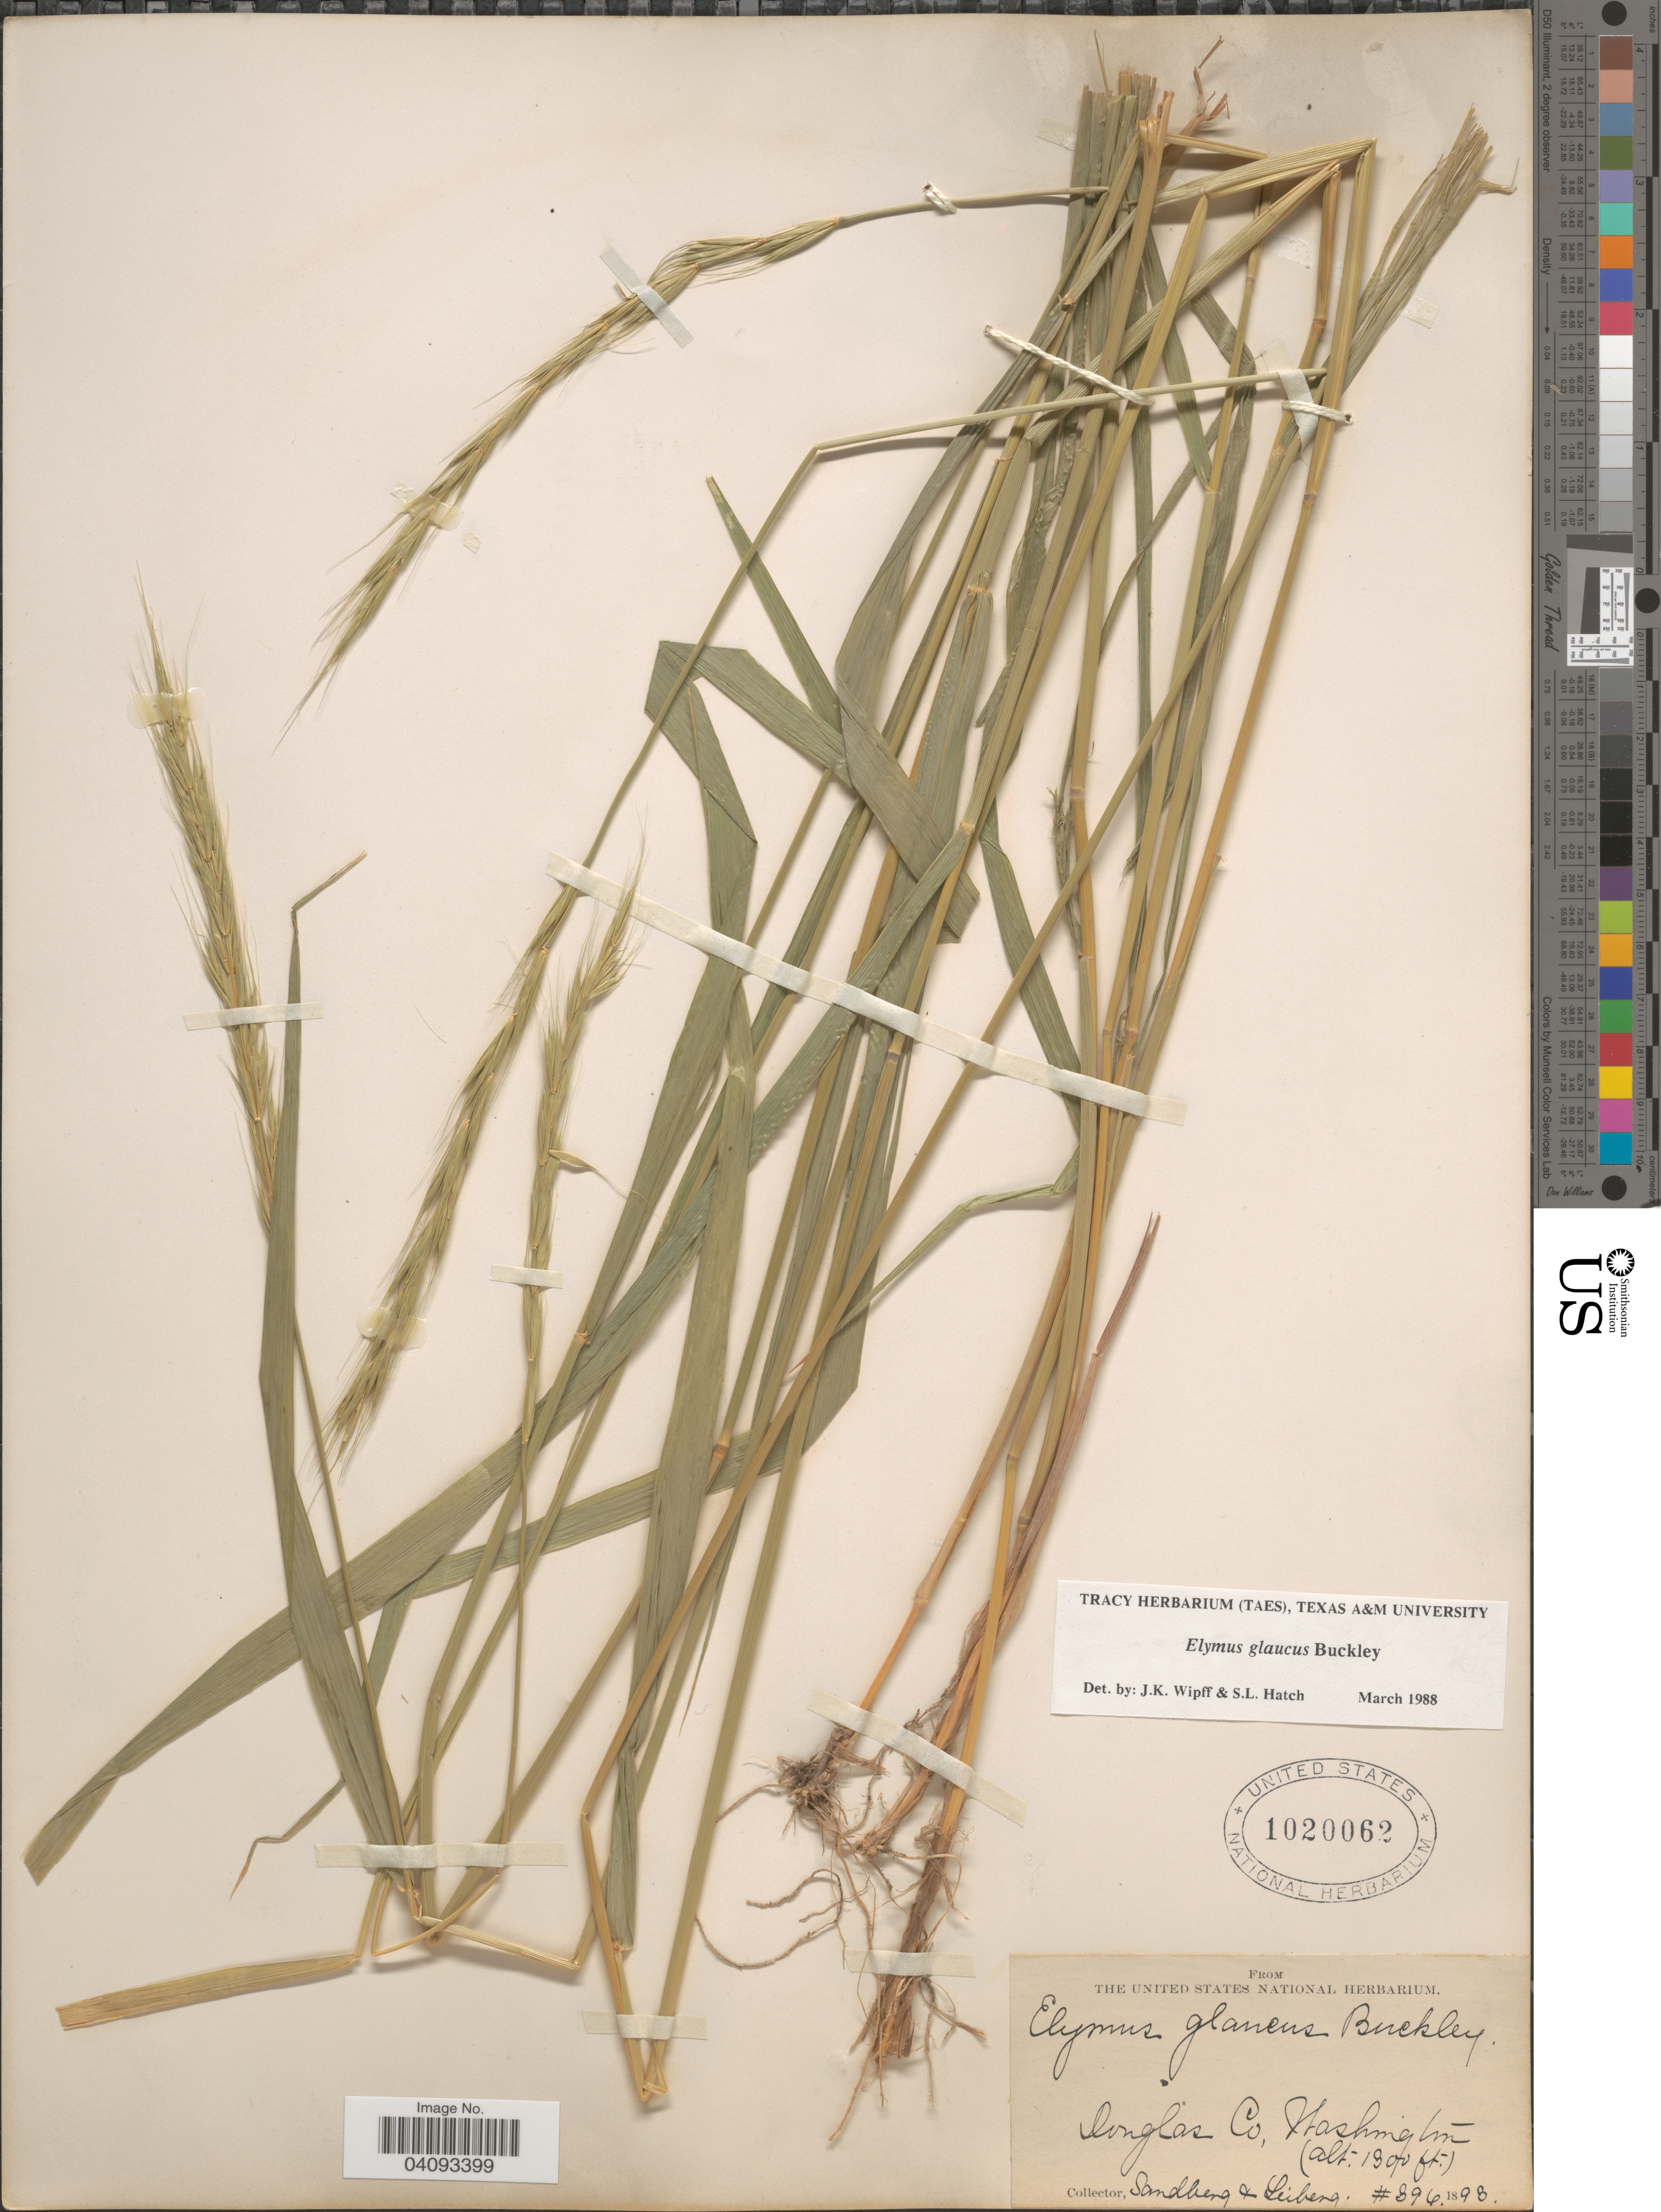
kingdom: Plantae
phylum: Tracheophyta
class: Liliopsida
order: Poales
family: Poaceae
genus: Elymus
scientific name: Elymus glaucus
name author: Buckley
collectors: Sandberg & -. Leiberg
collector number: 896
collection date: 1893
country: United States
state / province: Washington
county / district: Douglas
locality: Douglas Co.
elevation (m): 396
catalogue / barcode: US 1020062